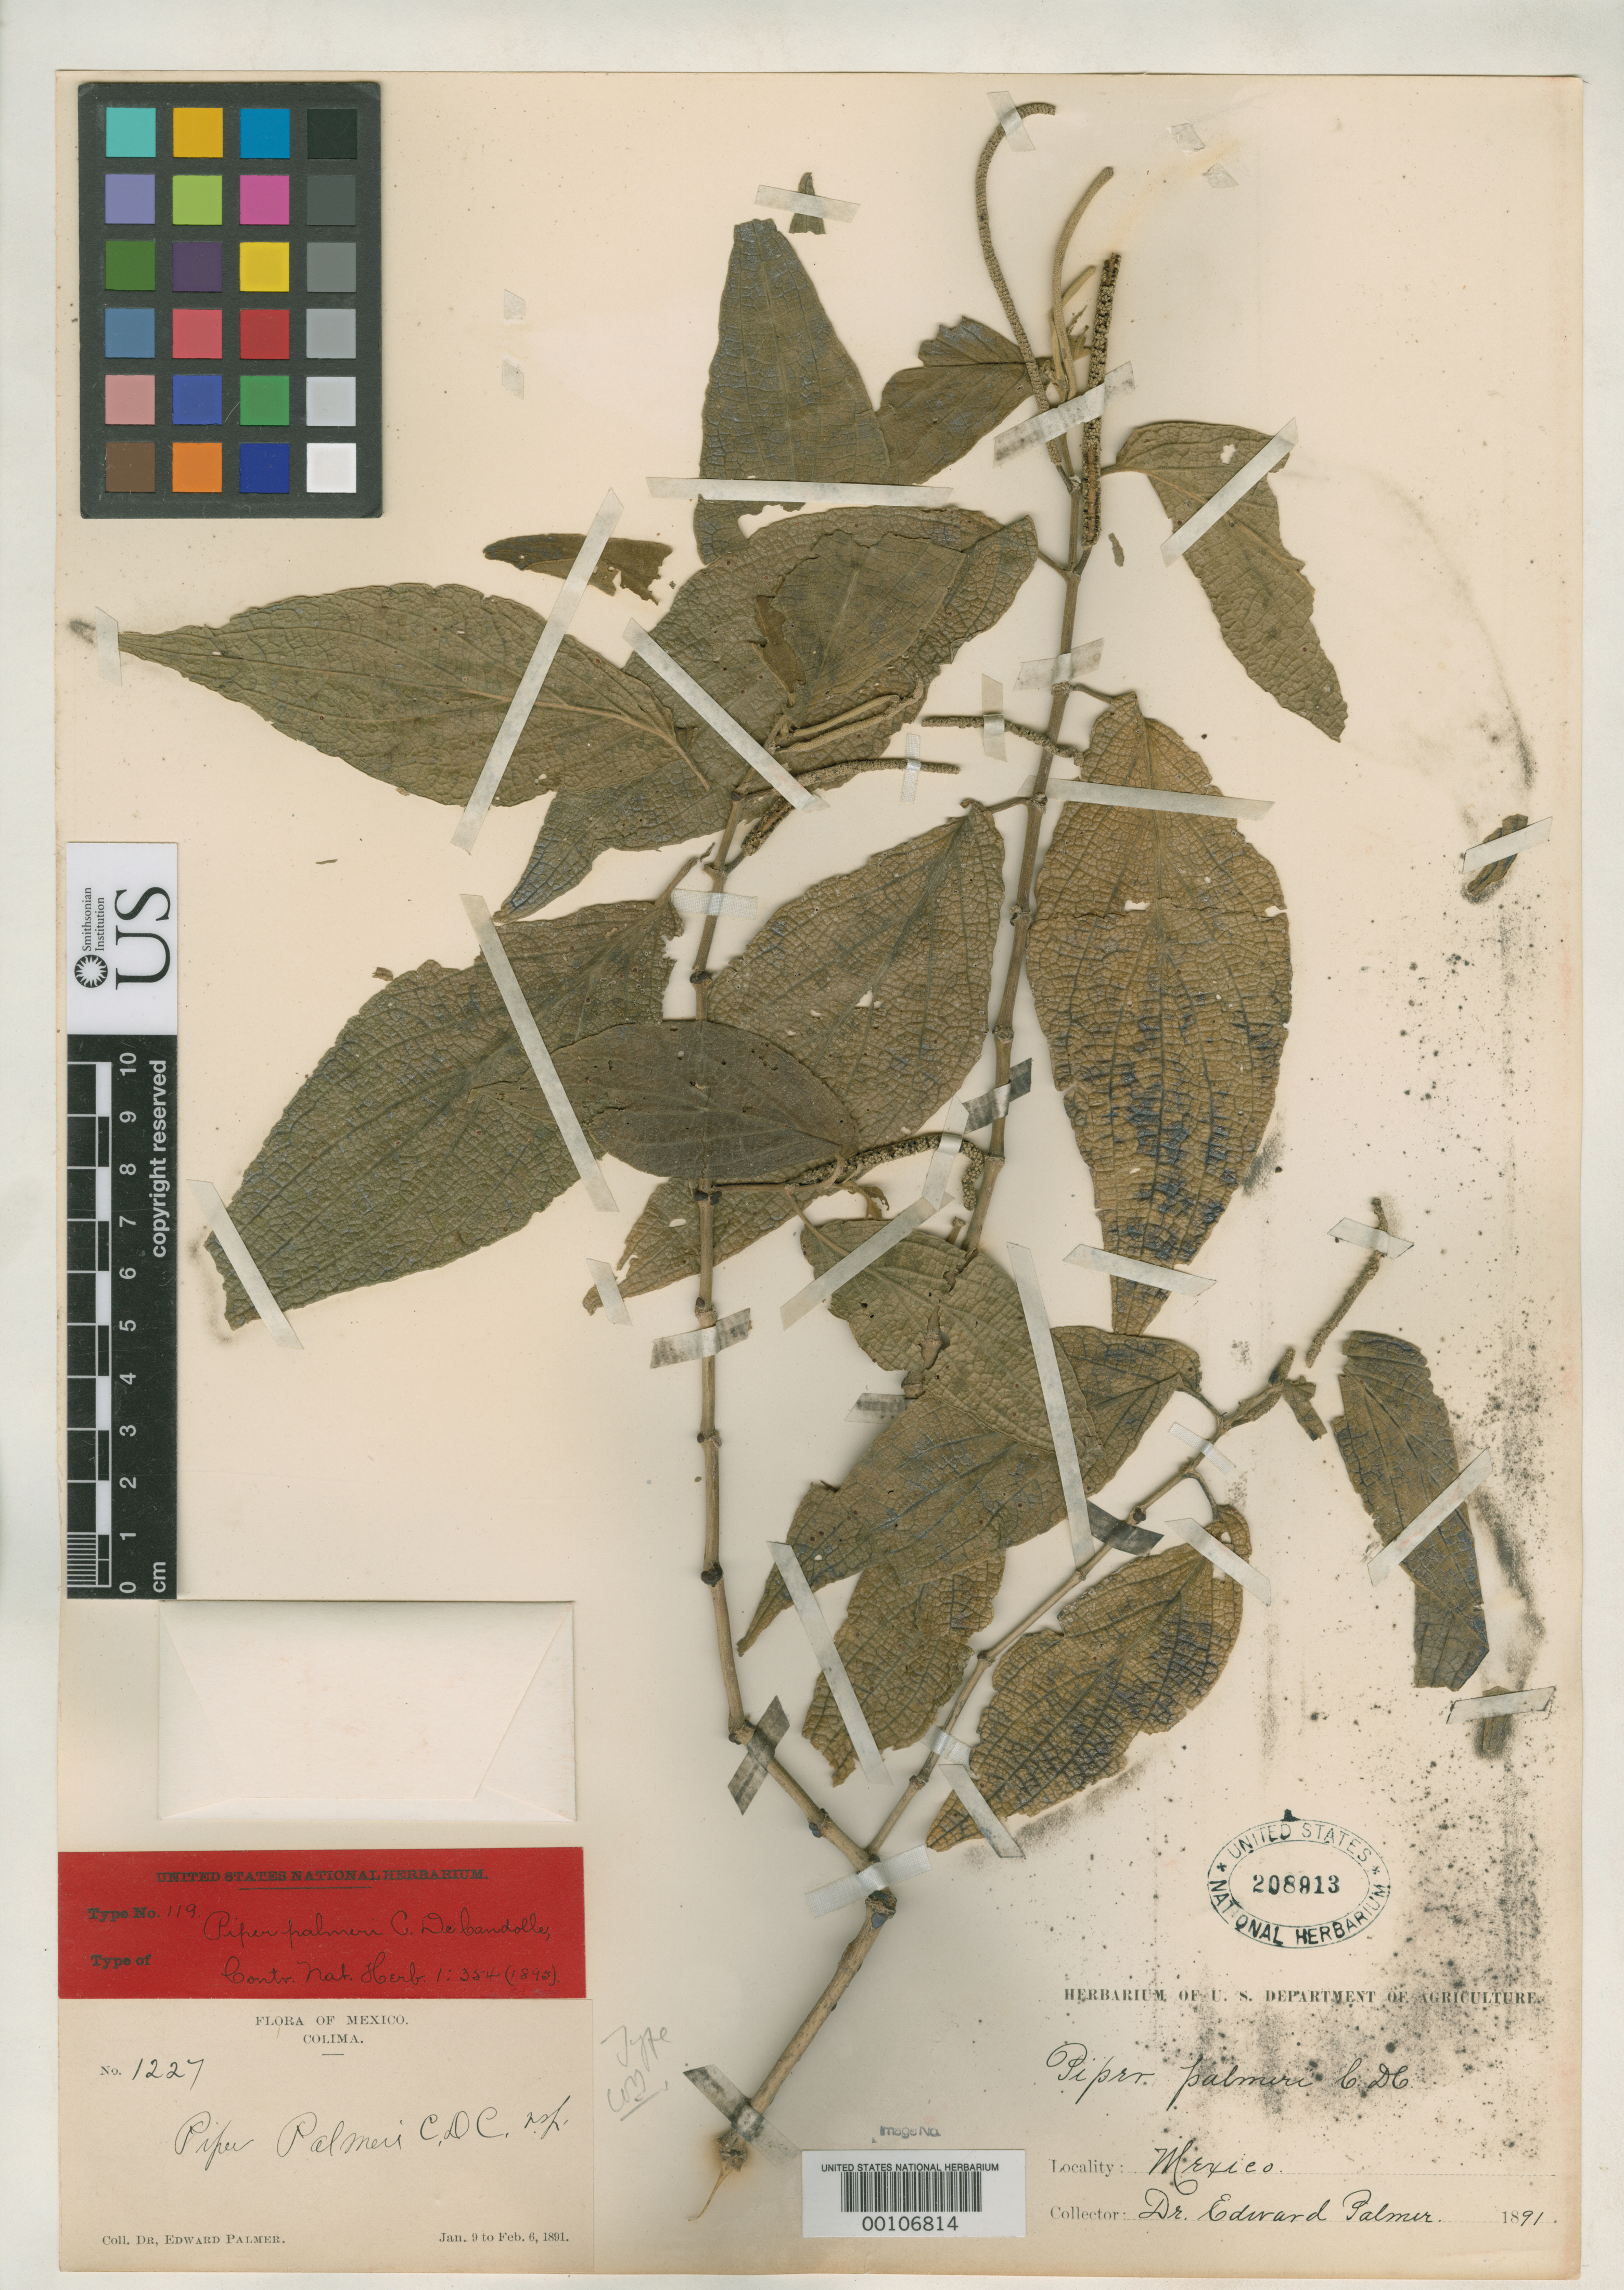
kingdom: Plantae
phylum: Tracheophyta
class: Magnoliopsida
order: Piperales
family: Piperaceae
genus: Piper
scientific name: Piper palmeri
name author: C. DC.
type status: Isotype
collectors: E. Palmer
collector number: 1227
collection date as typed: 09 Jan 1891 to 06 Feb 1891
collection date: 1891-01-09/1891-02-06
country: Mexico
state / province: Colima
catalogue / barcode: US 208913